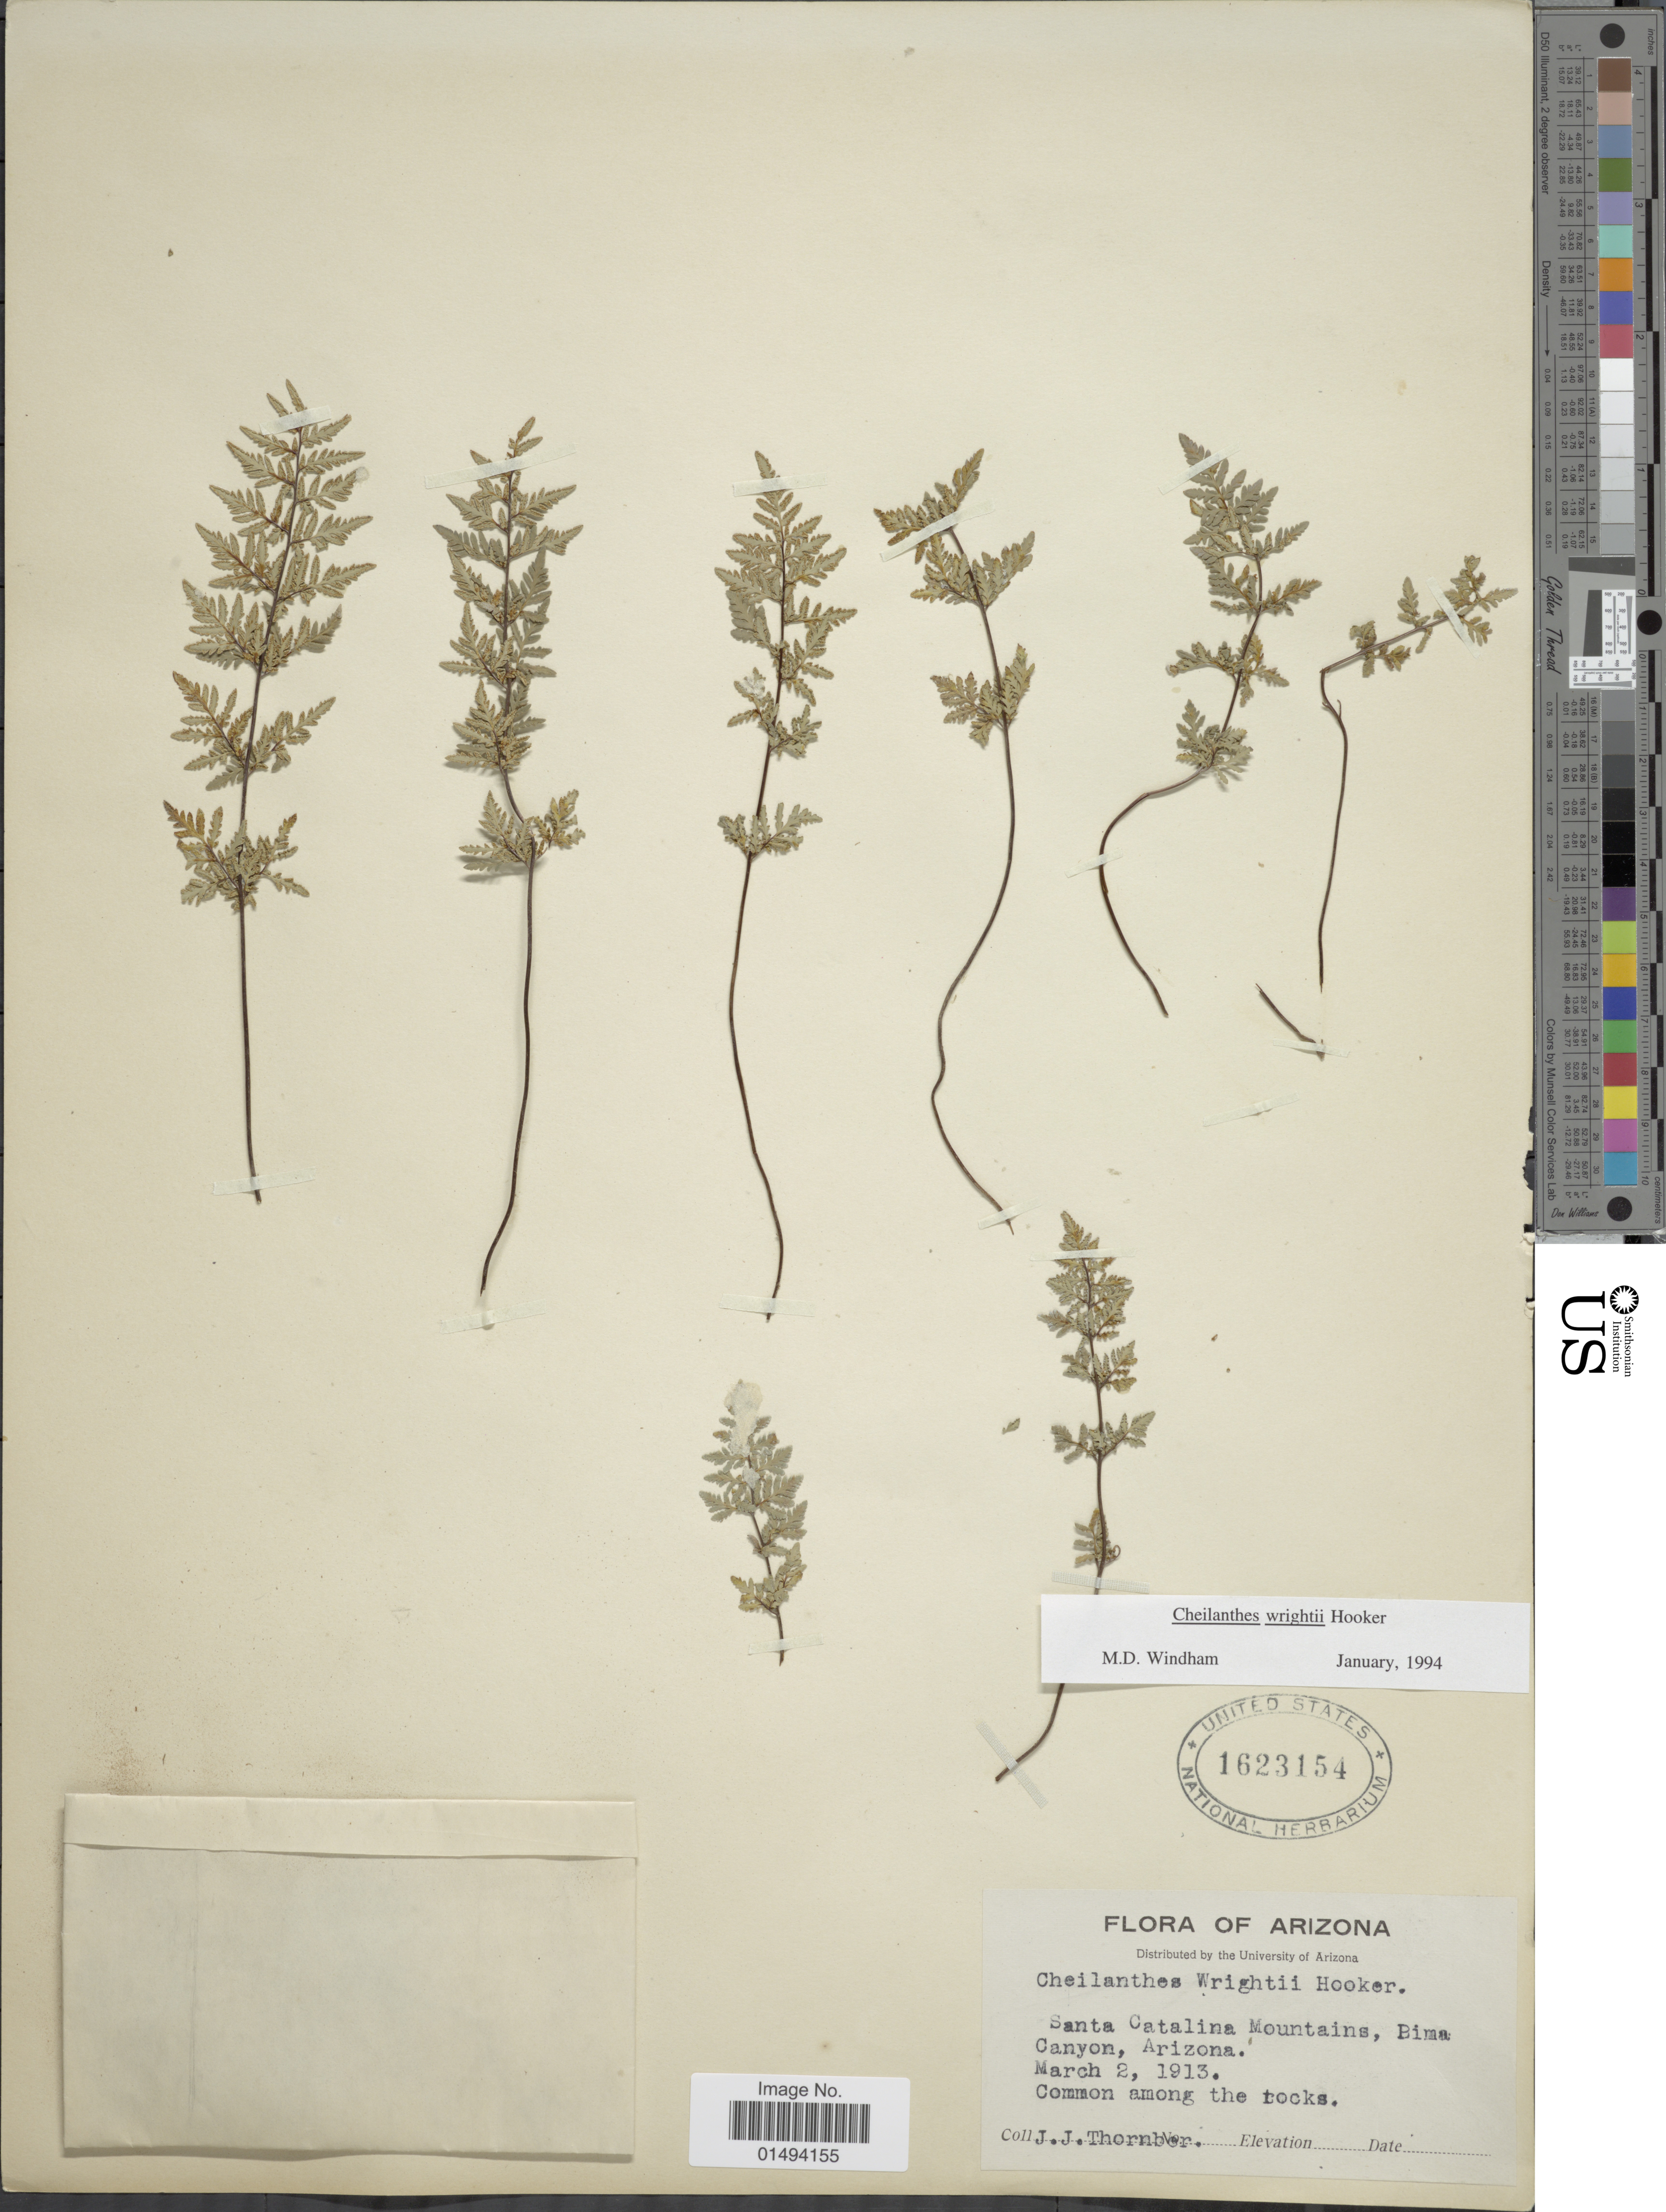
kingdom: Plantae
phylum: Tracheophyta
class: Polypodiopsida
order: Polypodiales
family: Pteridaceae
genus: Myriopteris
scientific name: Myriopteris wrightii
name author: (Hook.) Grusz & Windham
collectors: J. Thornber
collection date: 1913-03-02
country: United States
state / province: Arizona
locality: Arizona, Santa Catalina Mountains, Pima Canyon, common among the rocks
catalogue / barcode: US 1623154